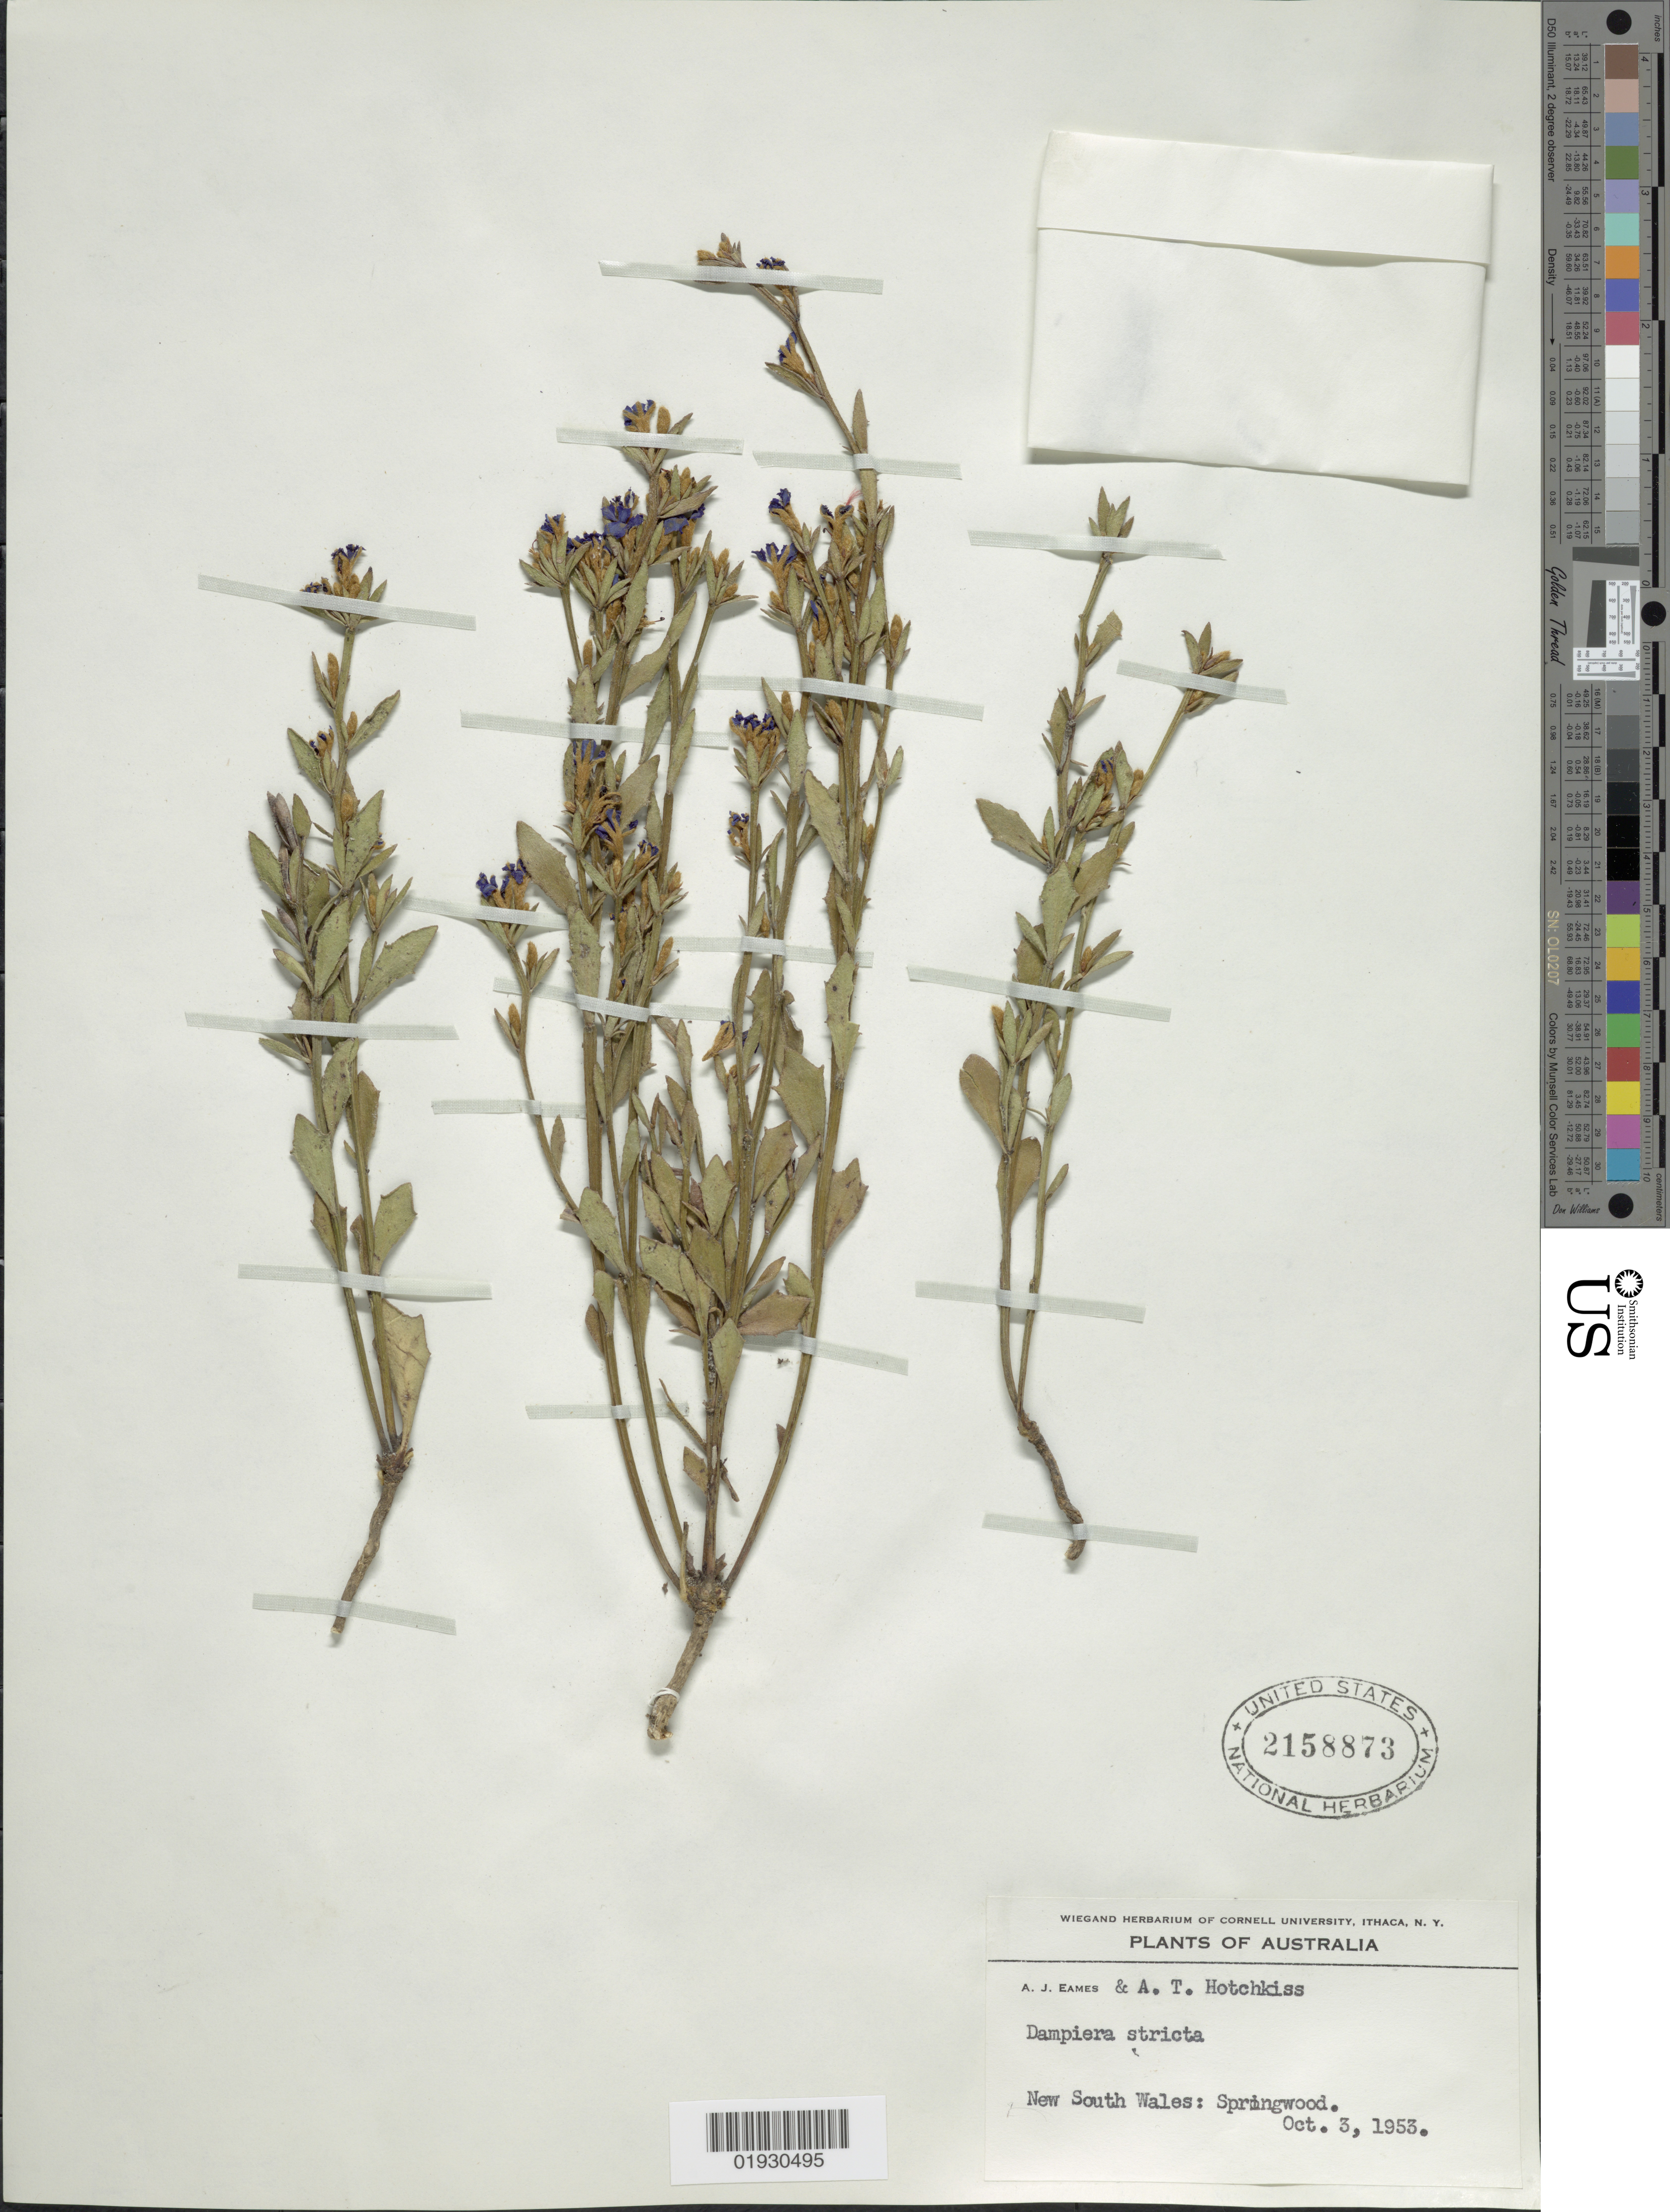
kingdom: Plantae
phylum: Tracheophyta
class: Magnoliopsida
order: Asterales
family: Goodeniaceae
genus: Dampiera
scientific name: Dampiera stricta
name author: (Sm.) R. Br.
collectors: A. J. Eames & A. Hotchkiss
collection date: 1953-10-03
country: Australia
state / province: New South Wales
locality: Springwood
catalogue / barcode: US 2158873